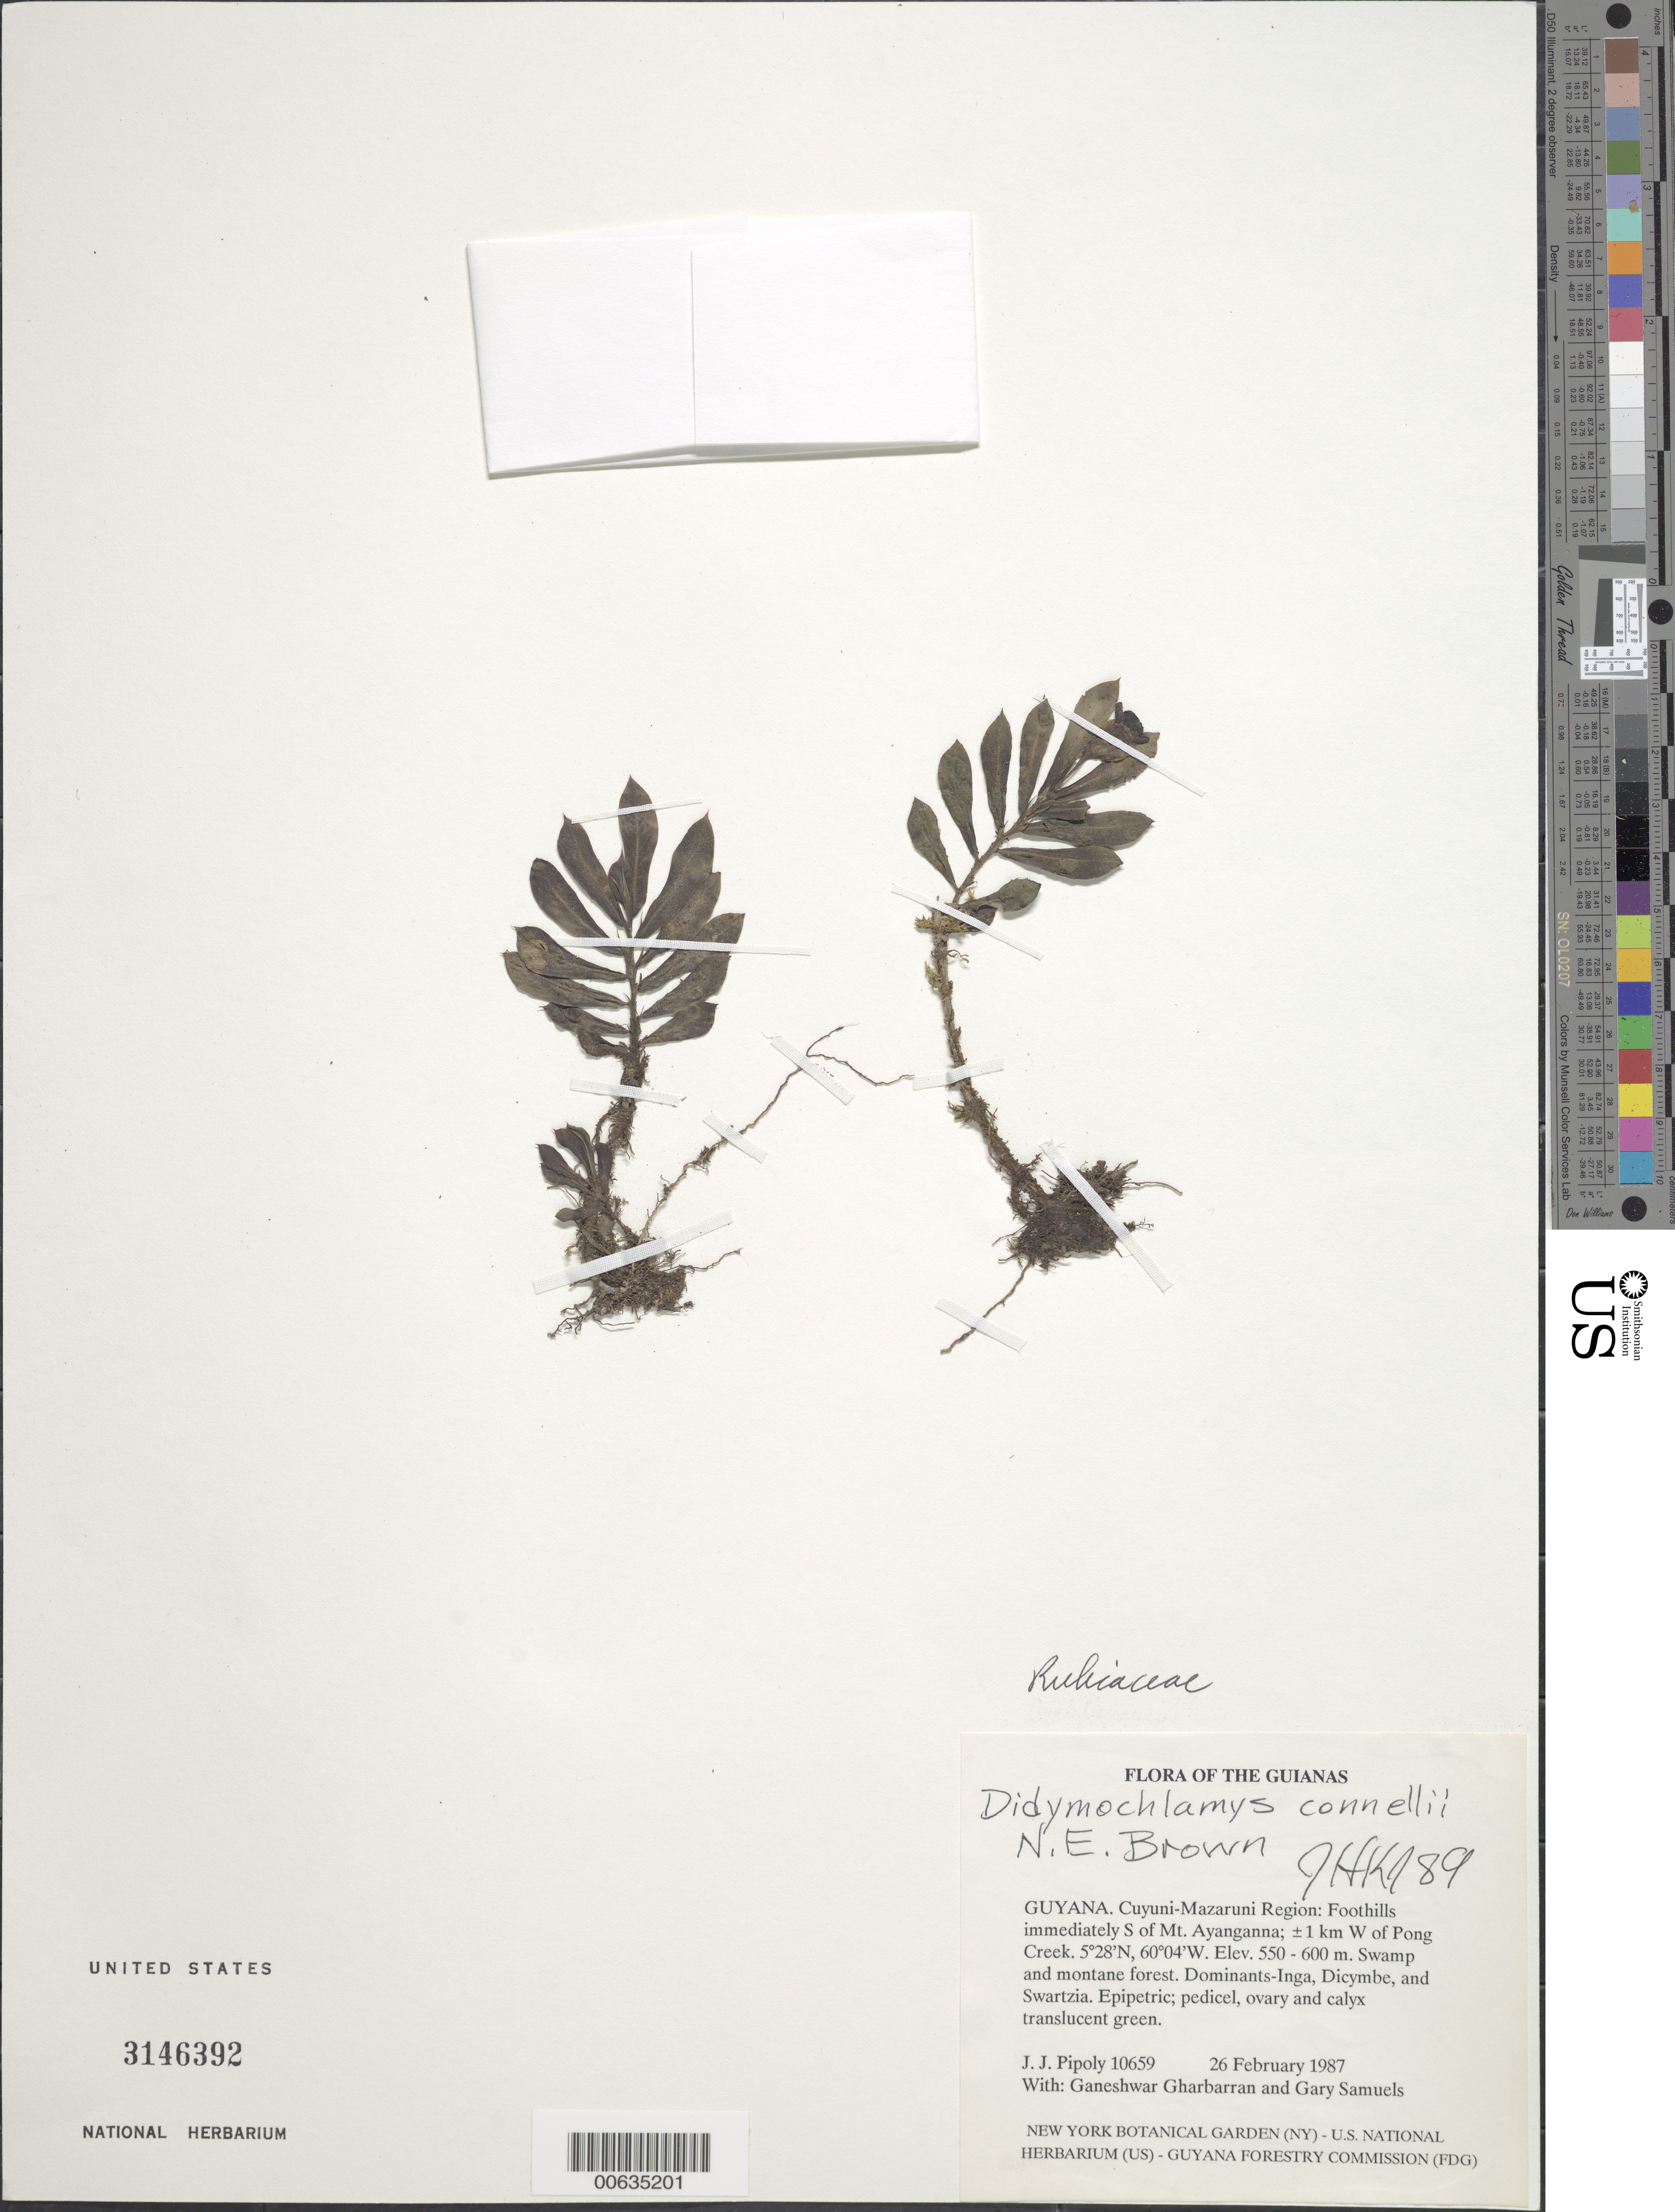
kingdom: Plantae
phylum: Tracheophyta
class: Magnoliopsida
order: Gentianales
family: Rubiaceae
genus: Didymochlamys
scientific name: Didymochlamys connellii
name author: N.E. Br.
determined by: Kirkbride, J. H.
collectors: J. J. Pipoly, G. Gharbarran & G. Samuels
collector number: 10659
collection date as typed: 26 February 1987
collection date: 1987-02-26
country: Guyana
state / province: Cuyuni-Mazaruni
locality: Foothills immediately S of Mt. Ayanganna; ±1 km W of Pong Creek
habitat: Swamp and montane forest. Dominants: Inga, Dicymbe, and Swartzia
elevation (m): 550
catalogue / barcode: US 3146392